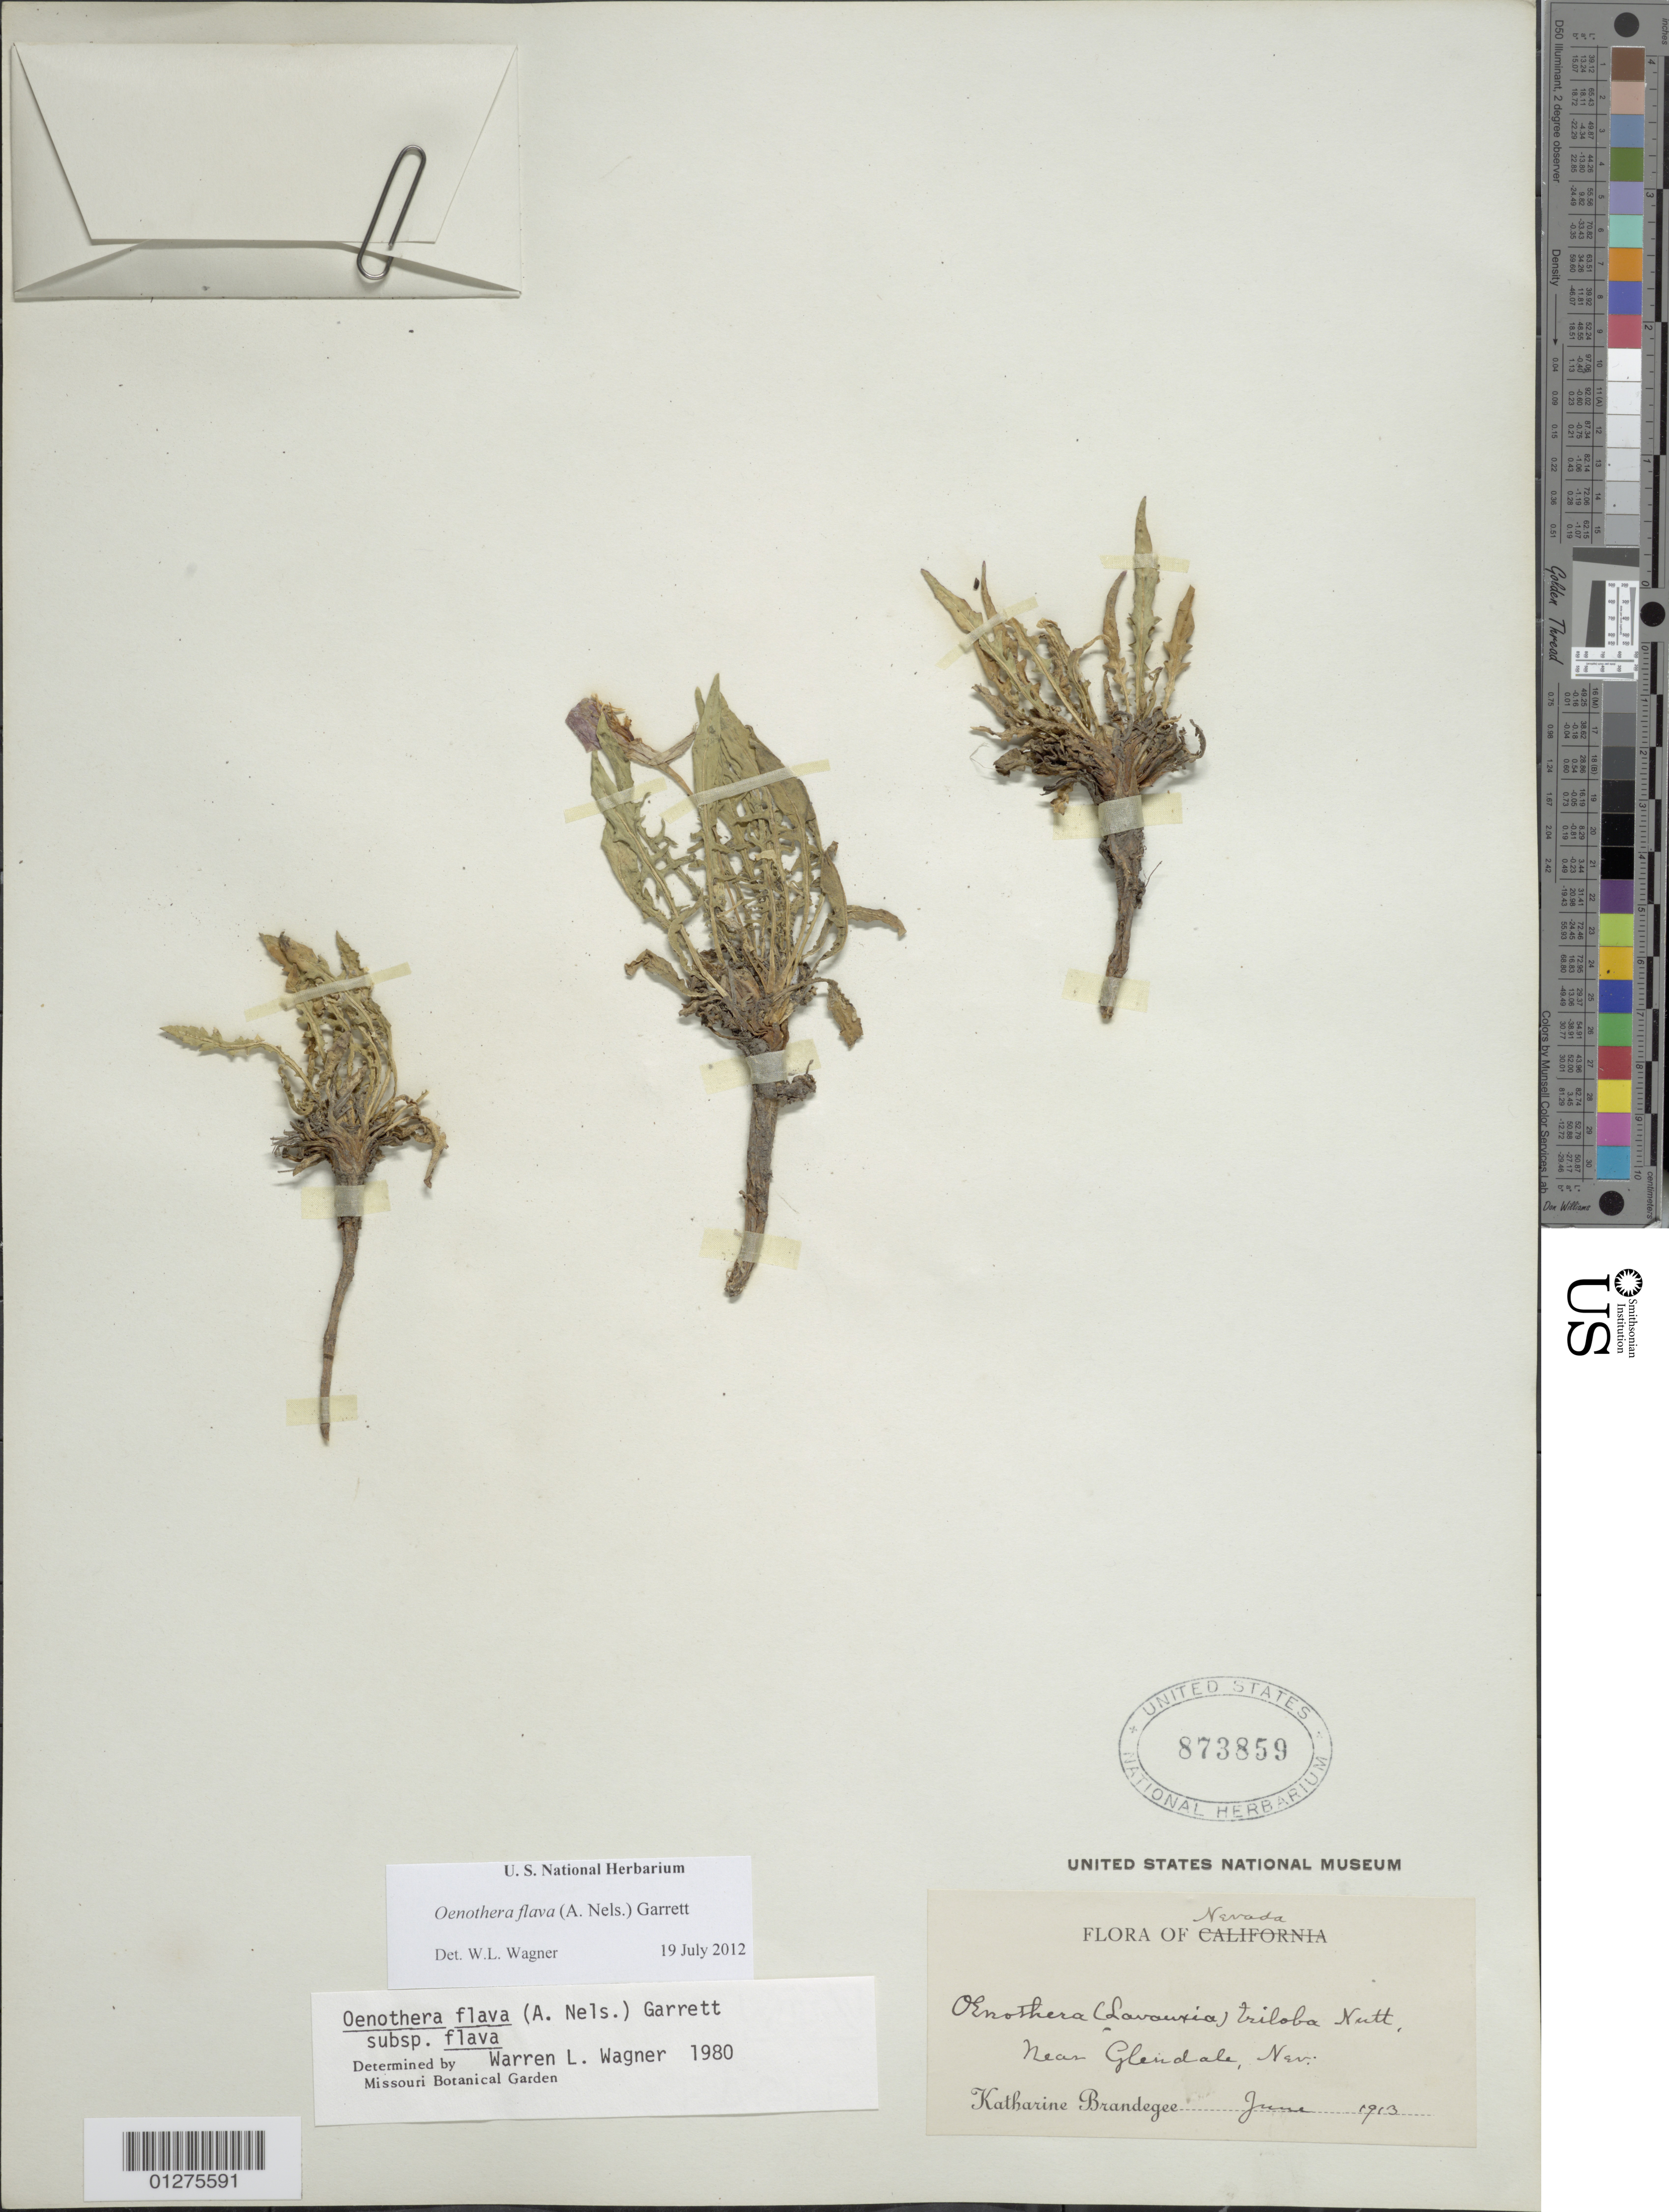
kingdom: Plantae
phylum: Tracheophyta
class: Magnoliopsida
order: Myrtales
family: Onagraceae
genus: Oenothera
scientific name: Oenothera flava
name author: (A. Nelson) Garrett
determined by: Wagner, W. L., (BOT), Smithsonian Institution - National Museum of Natural History (UNITED STATES)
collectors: M. K. Brandegee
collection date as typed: Jun 1913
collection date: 1913-06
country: United States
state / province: Nevada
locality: Near Glendale.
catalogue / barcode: US 873859